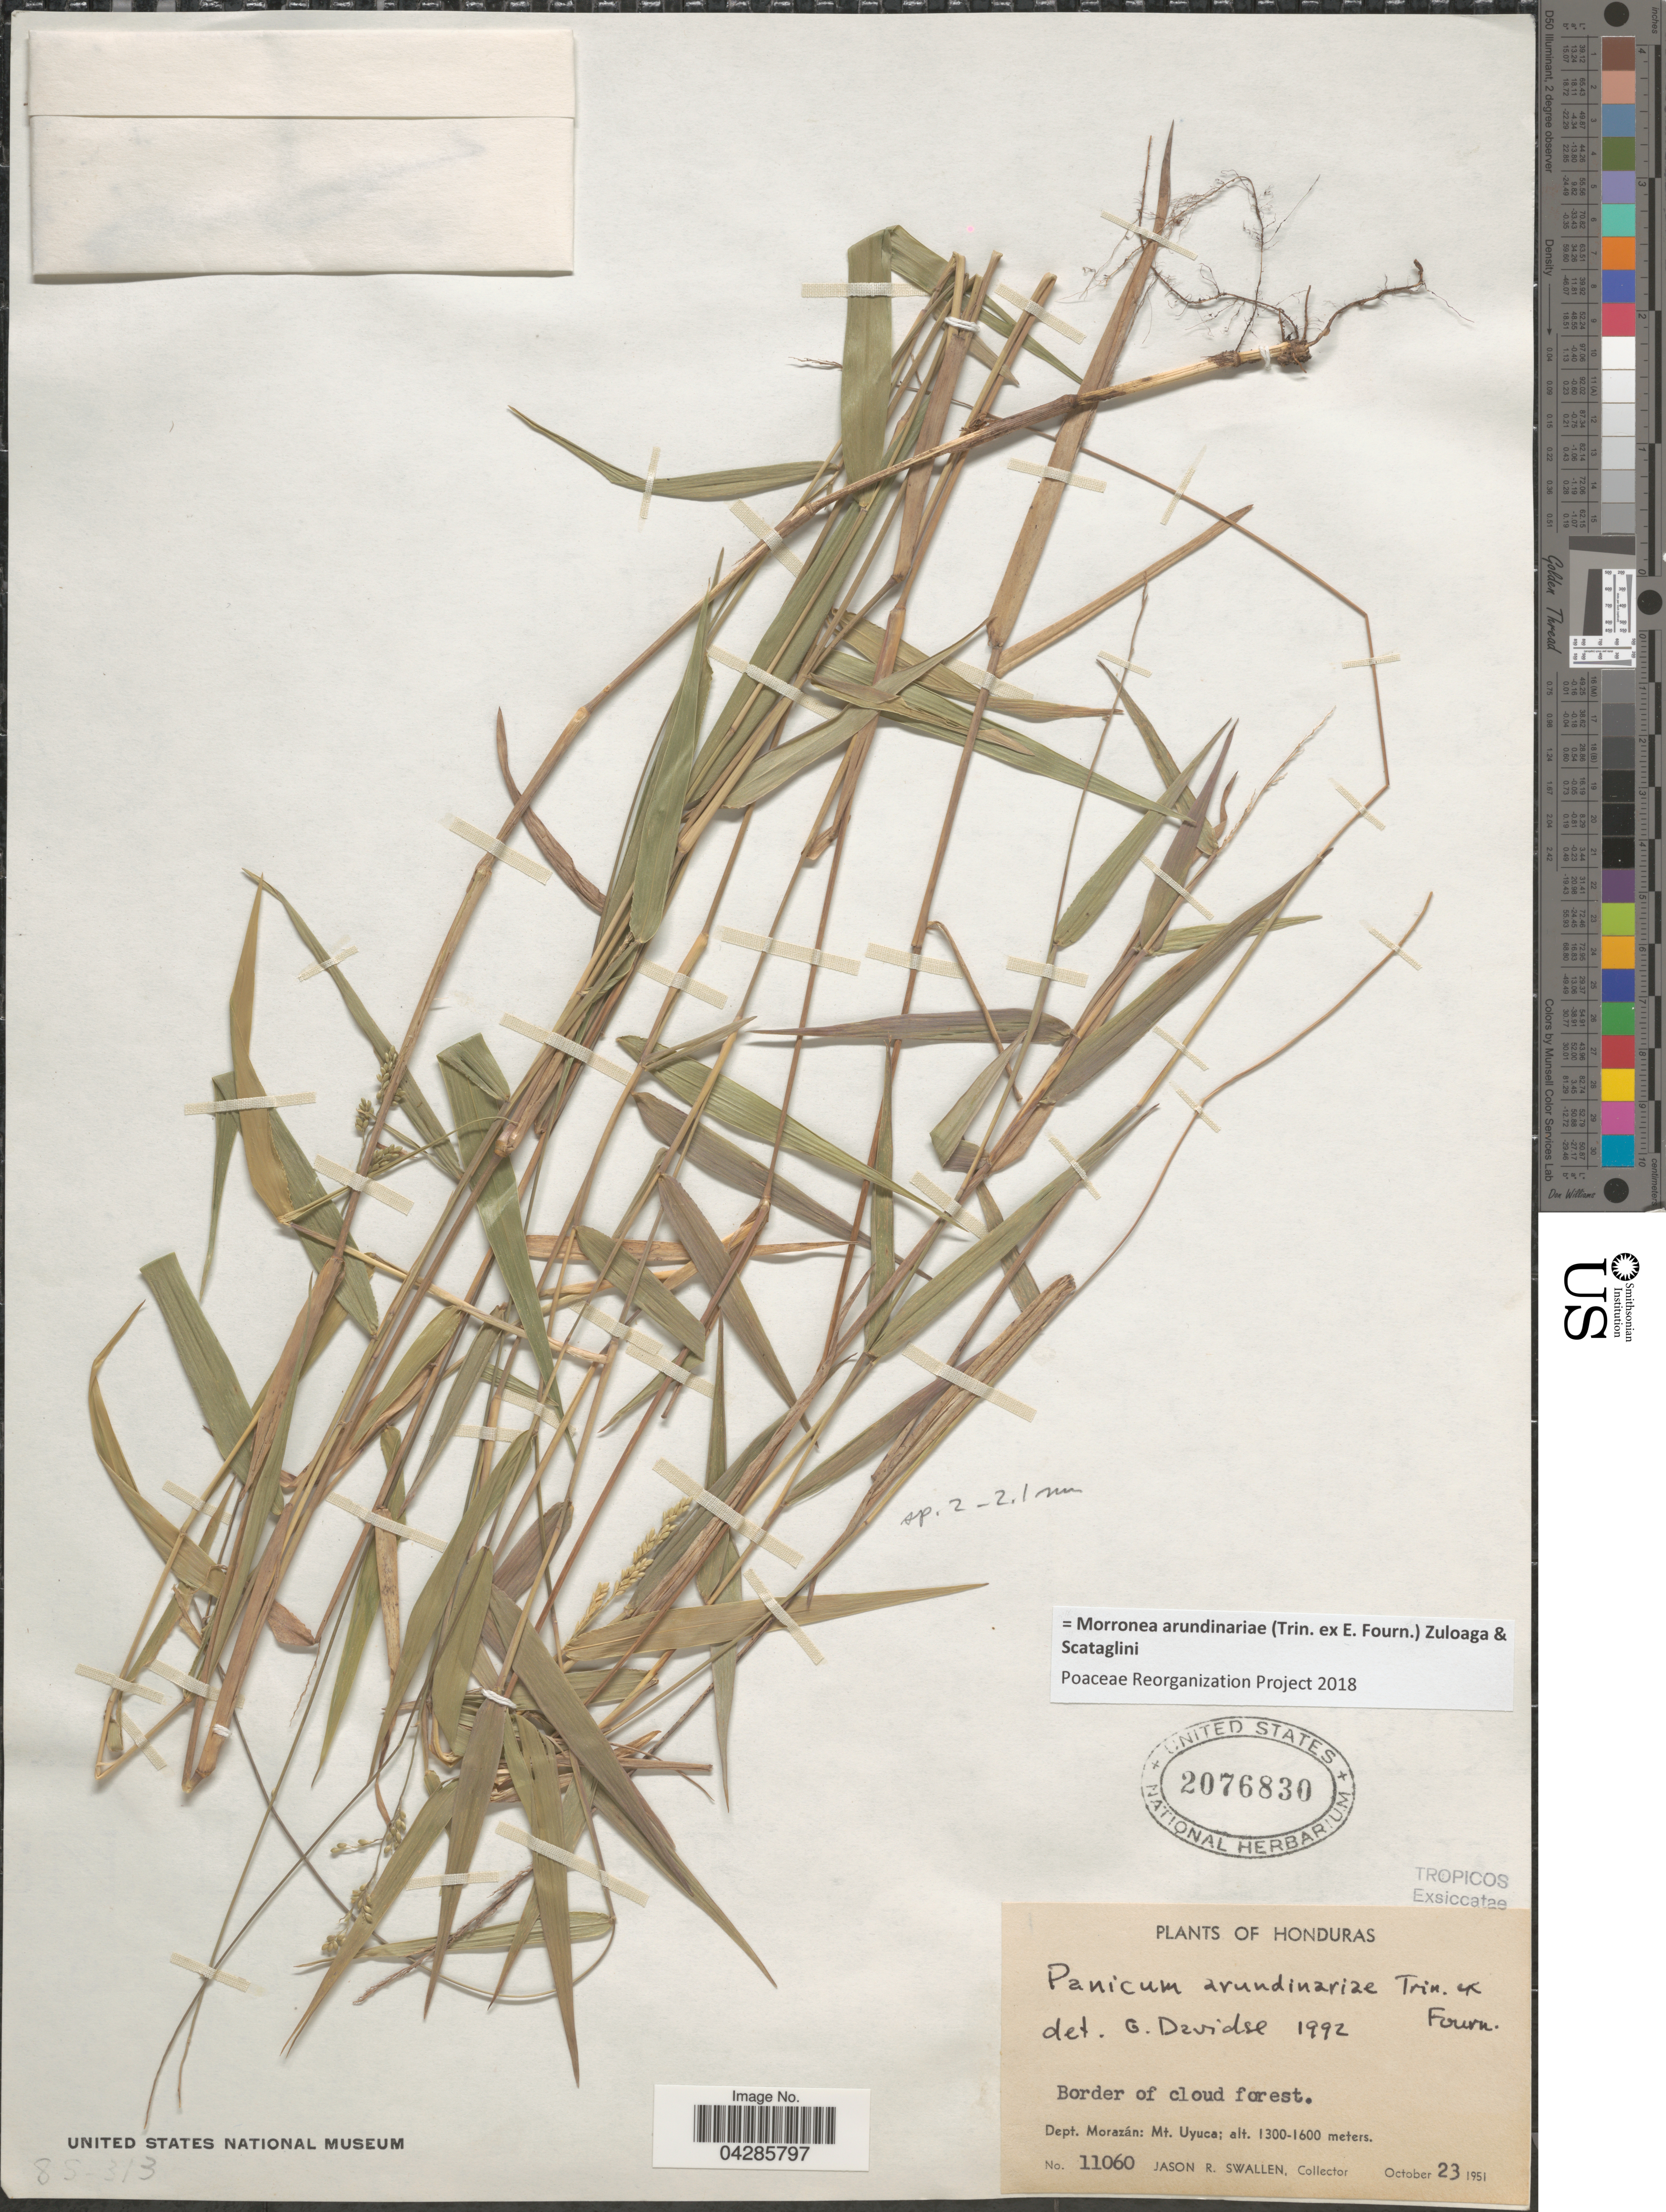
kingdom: Plantae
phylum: Tracheophyta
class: Liliopsida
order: Poales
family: Poaceae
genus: Morronea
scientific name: Morronea arundinariae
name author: (Trin. ex E. Fourn.) Zuloaga & Scataglini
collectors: J. R. Swallen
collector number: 11060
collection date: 1951-10-23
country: Honduras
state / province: Fco. Morazán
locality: Border of cloud forest. Dept. Morazán: Mt. Uyuca.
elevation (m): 1300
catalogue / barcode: US 2076830